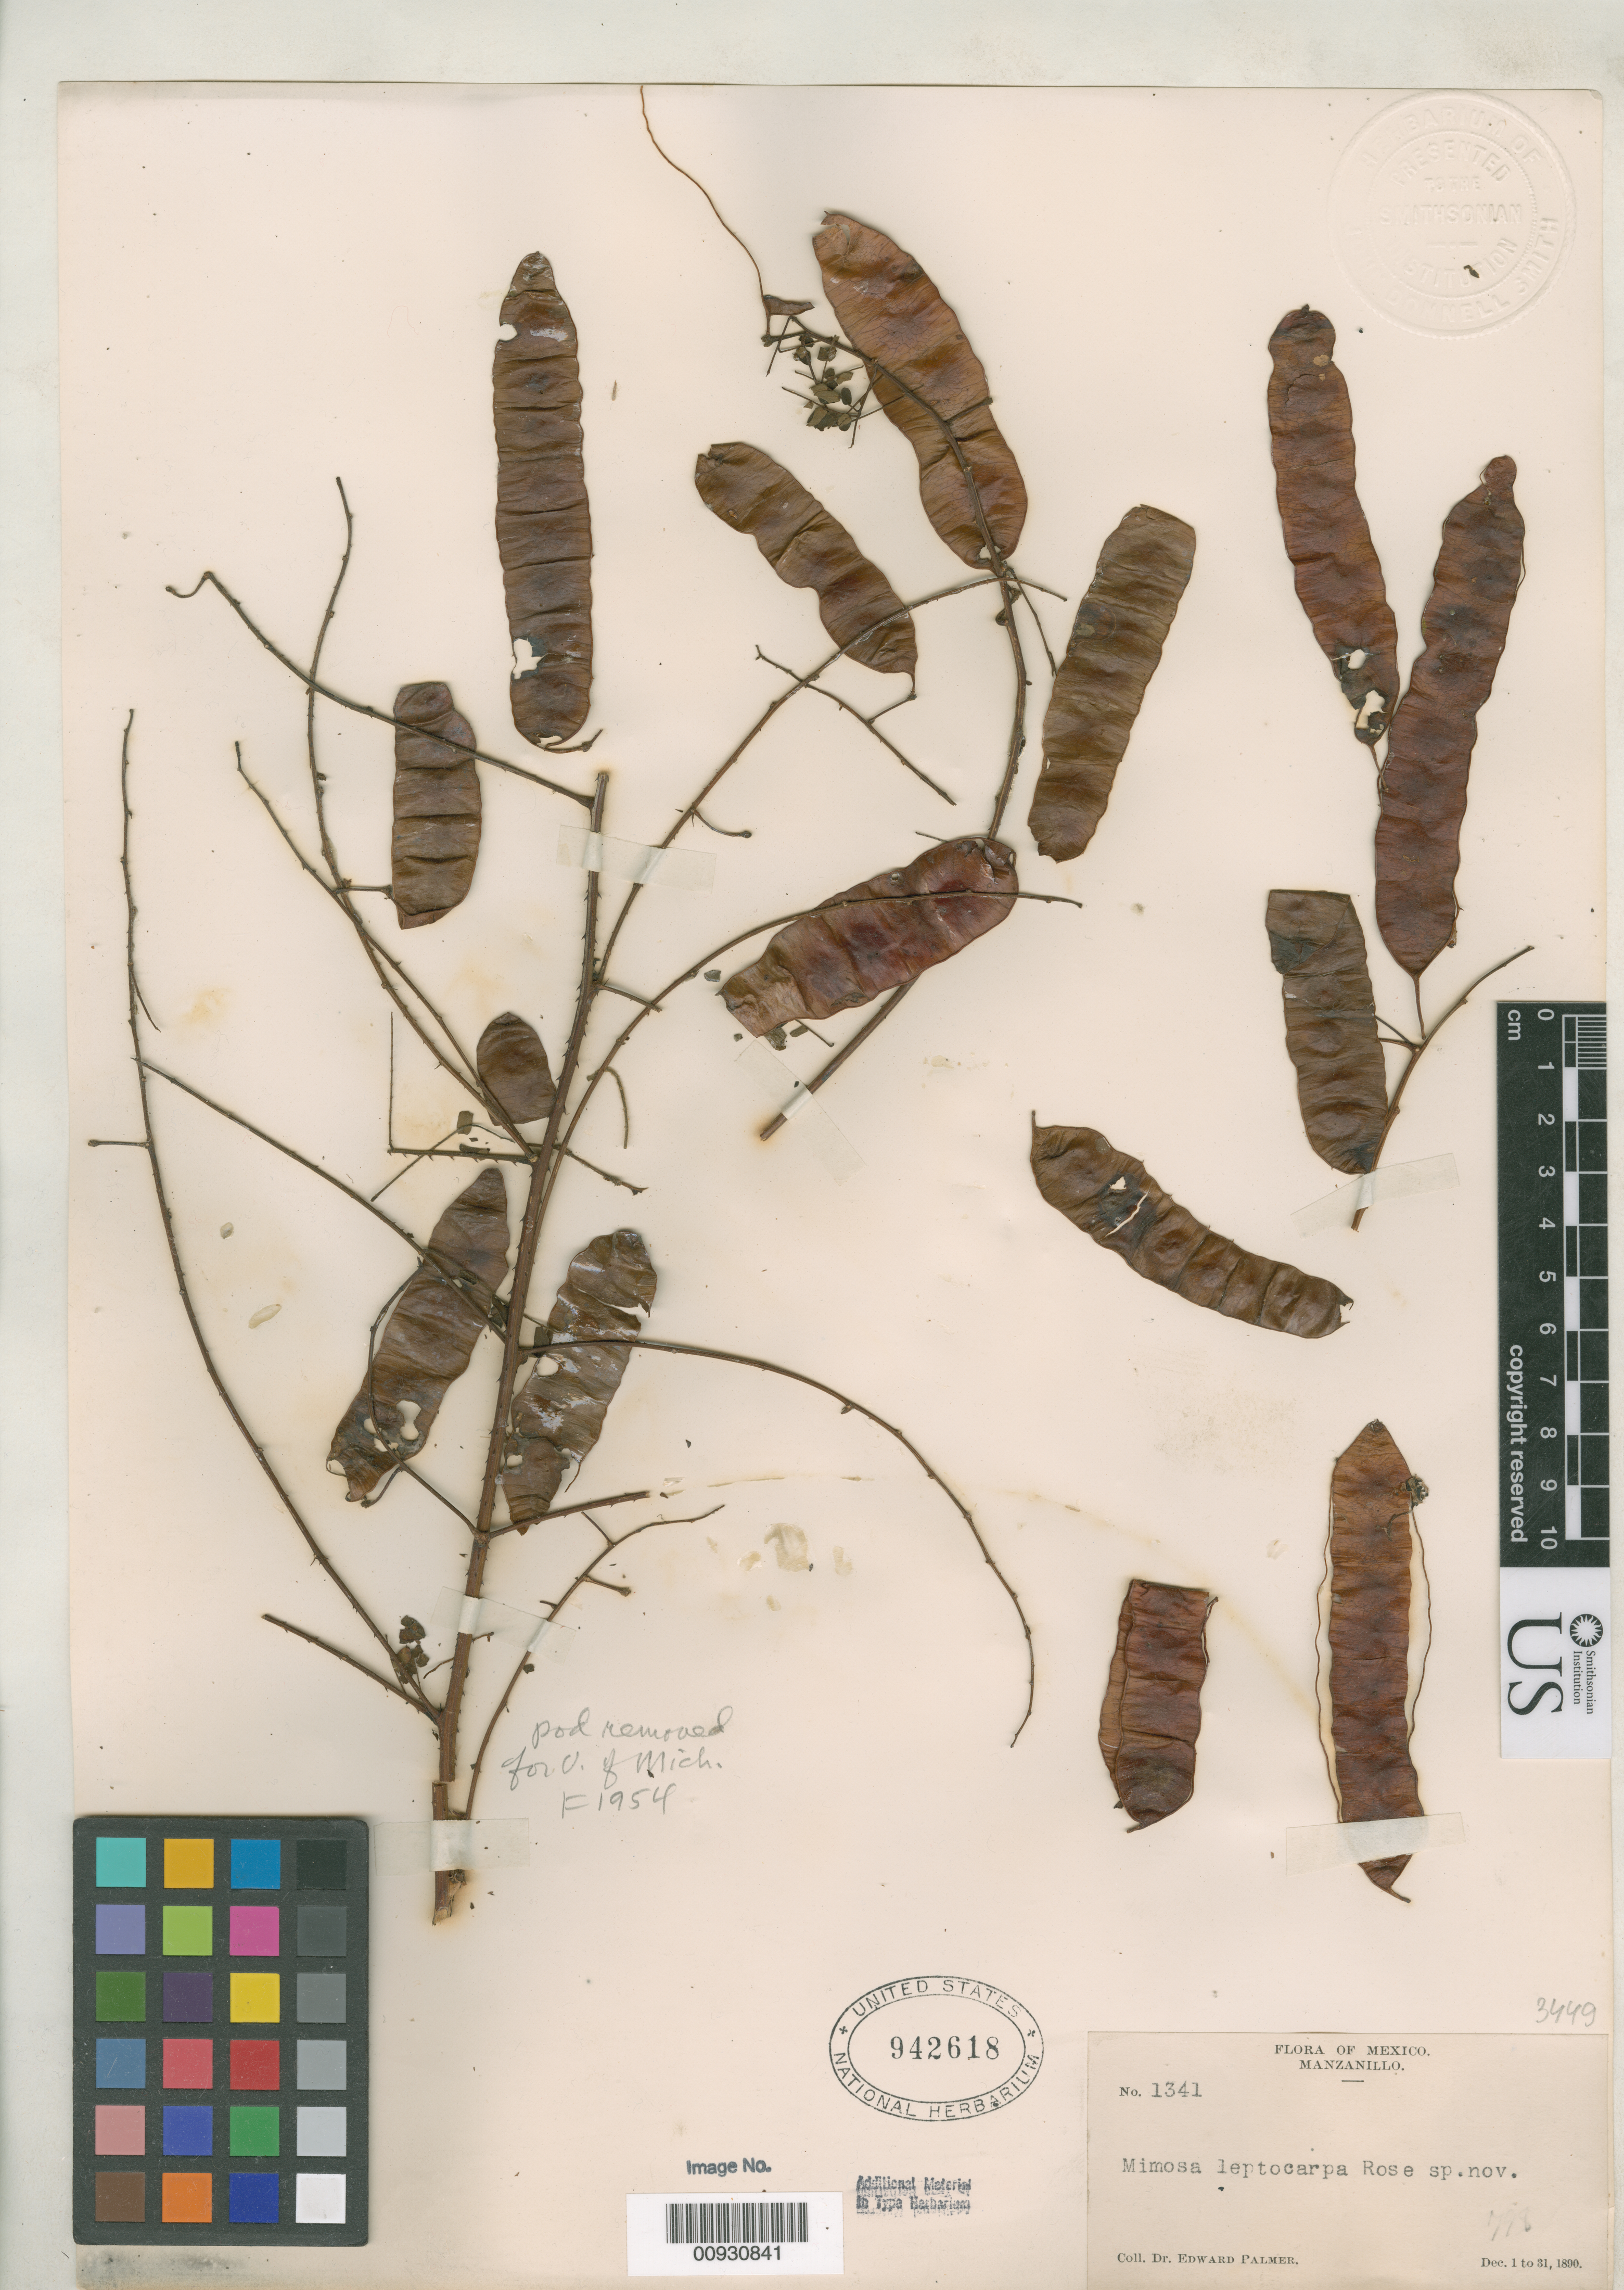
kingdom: Plantae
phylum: Tracheophyta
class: Magnoliopsida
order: Fabales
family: Fabaceae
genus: Mimosa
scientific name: Mimosa leptocarpa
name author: Rose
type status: Isotype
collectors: E. Palmer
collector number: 1341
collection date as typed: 01 Dec 1890 to 31 Dec 1890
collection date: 1890-12-01/1890-12-31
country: Mexico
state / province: Colima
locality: Manzanillo.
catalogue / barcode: US 942618